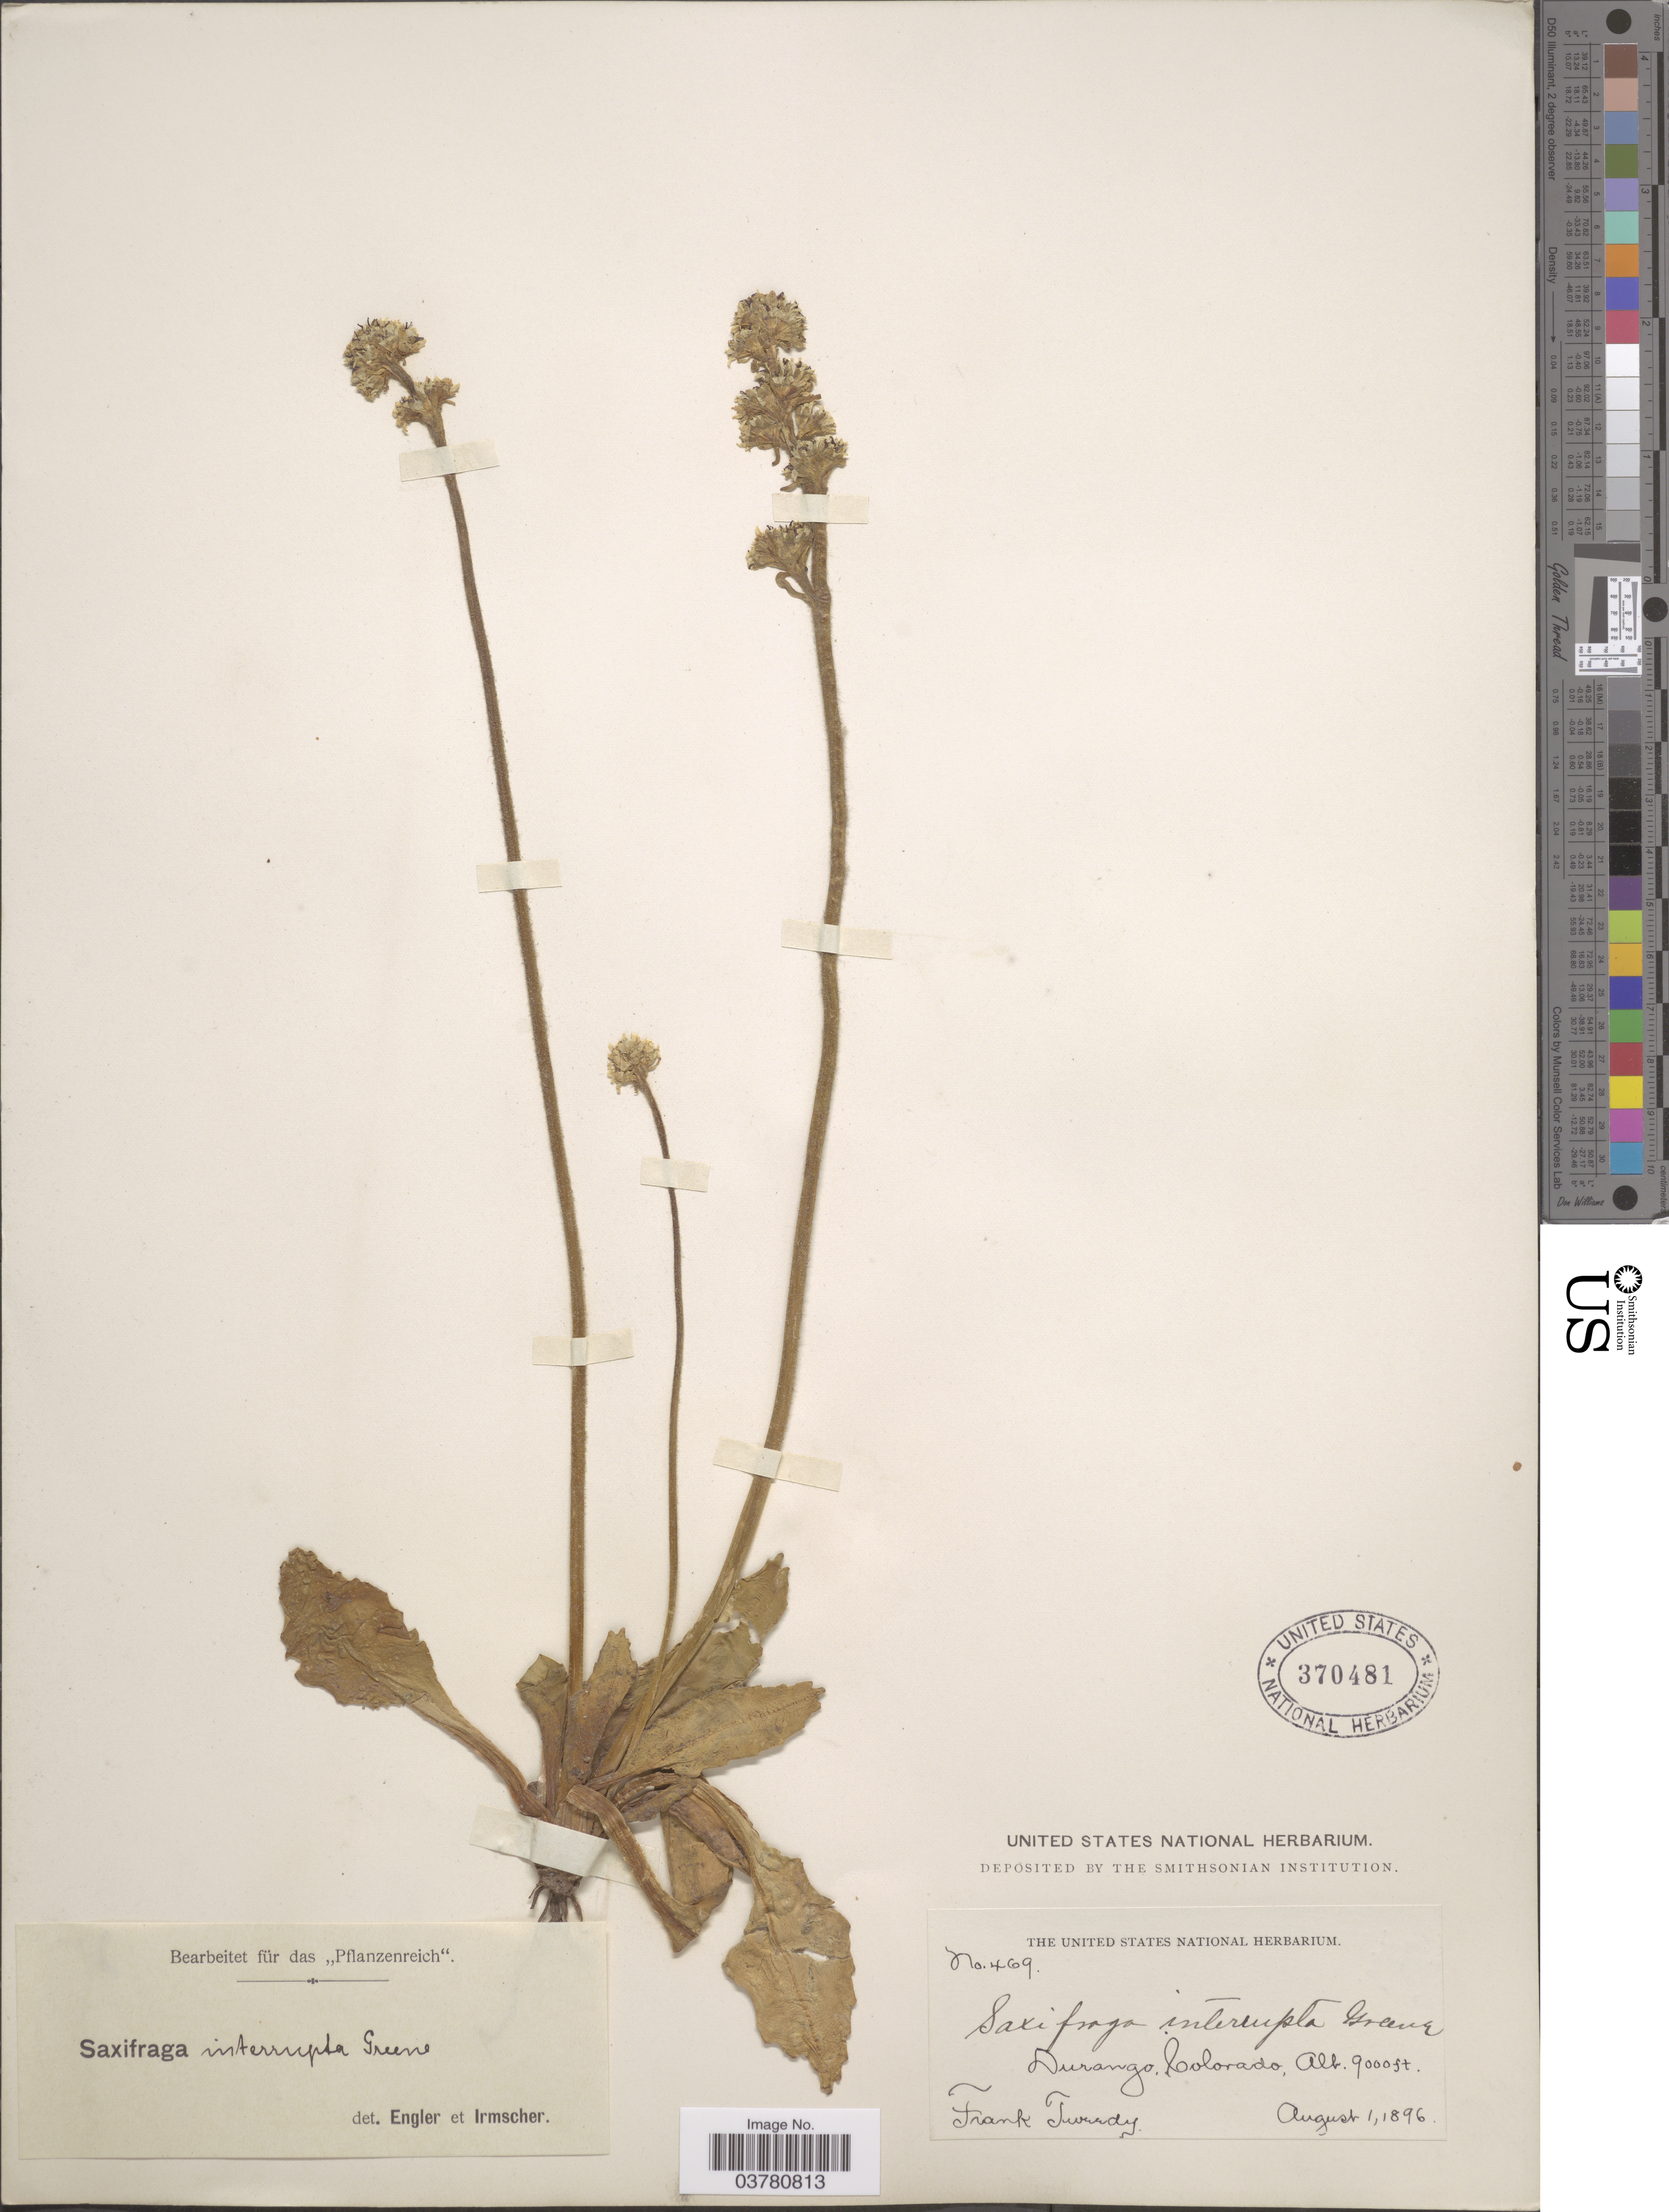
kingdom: Plantae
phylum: Tracheophyta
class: Magnoliopsida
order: Saxifragales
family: Saxifragaceae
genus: Micranthes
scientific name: Micranthes rhomboidea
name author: (Greene) Small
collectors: F. Tweedy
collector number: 469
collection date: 1896-08-01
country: United States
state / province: Colorado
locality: Durango.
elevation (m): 2743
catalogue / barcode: US 370481